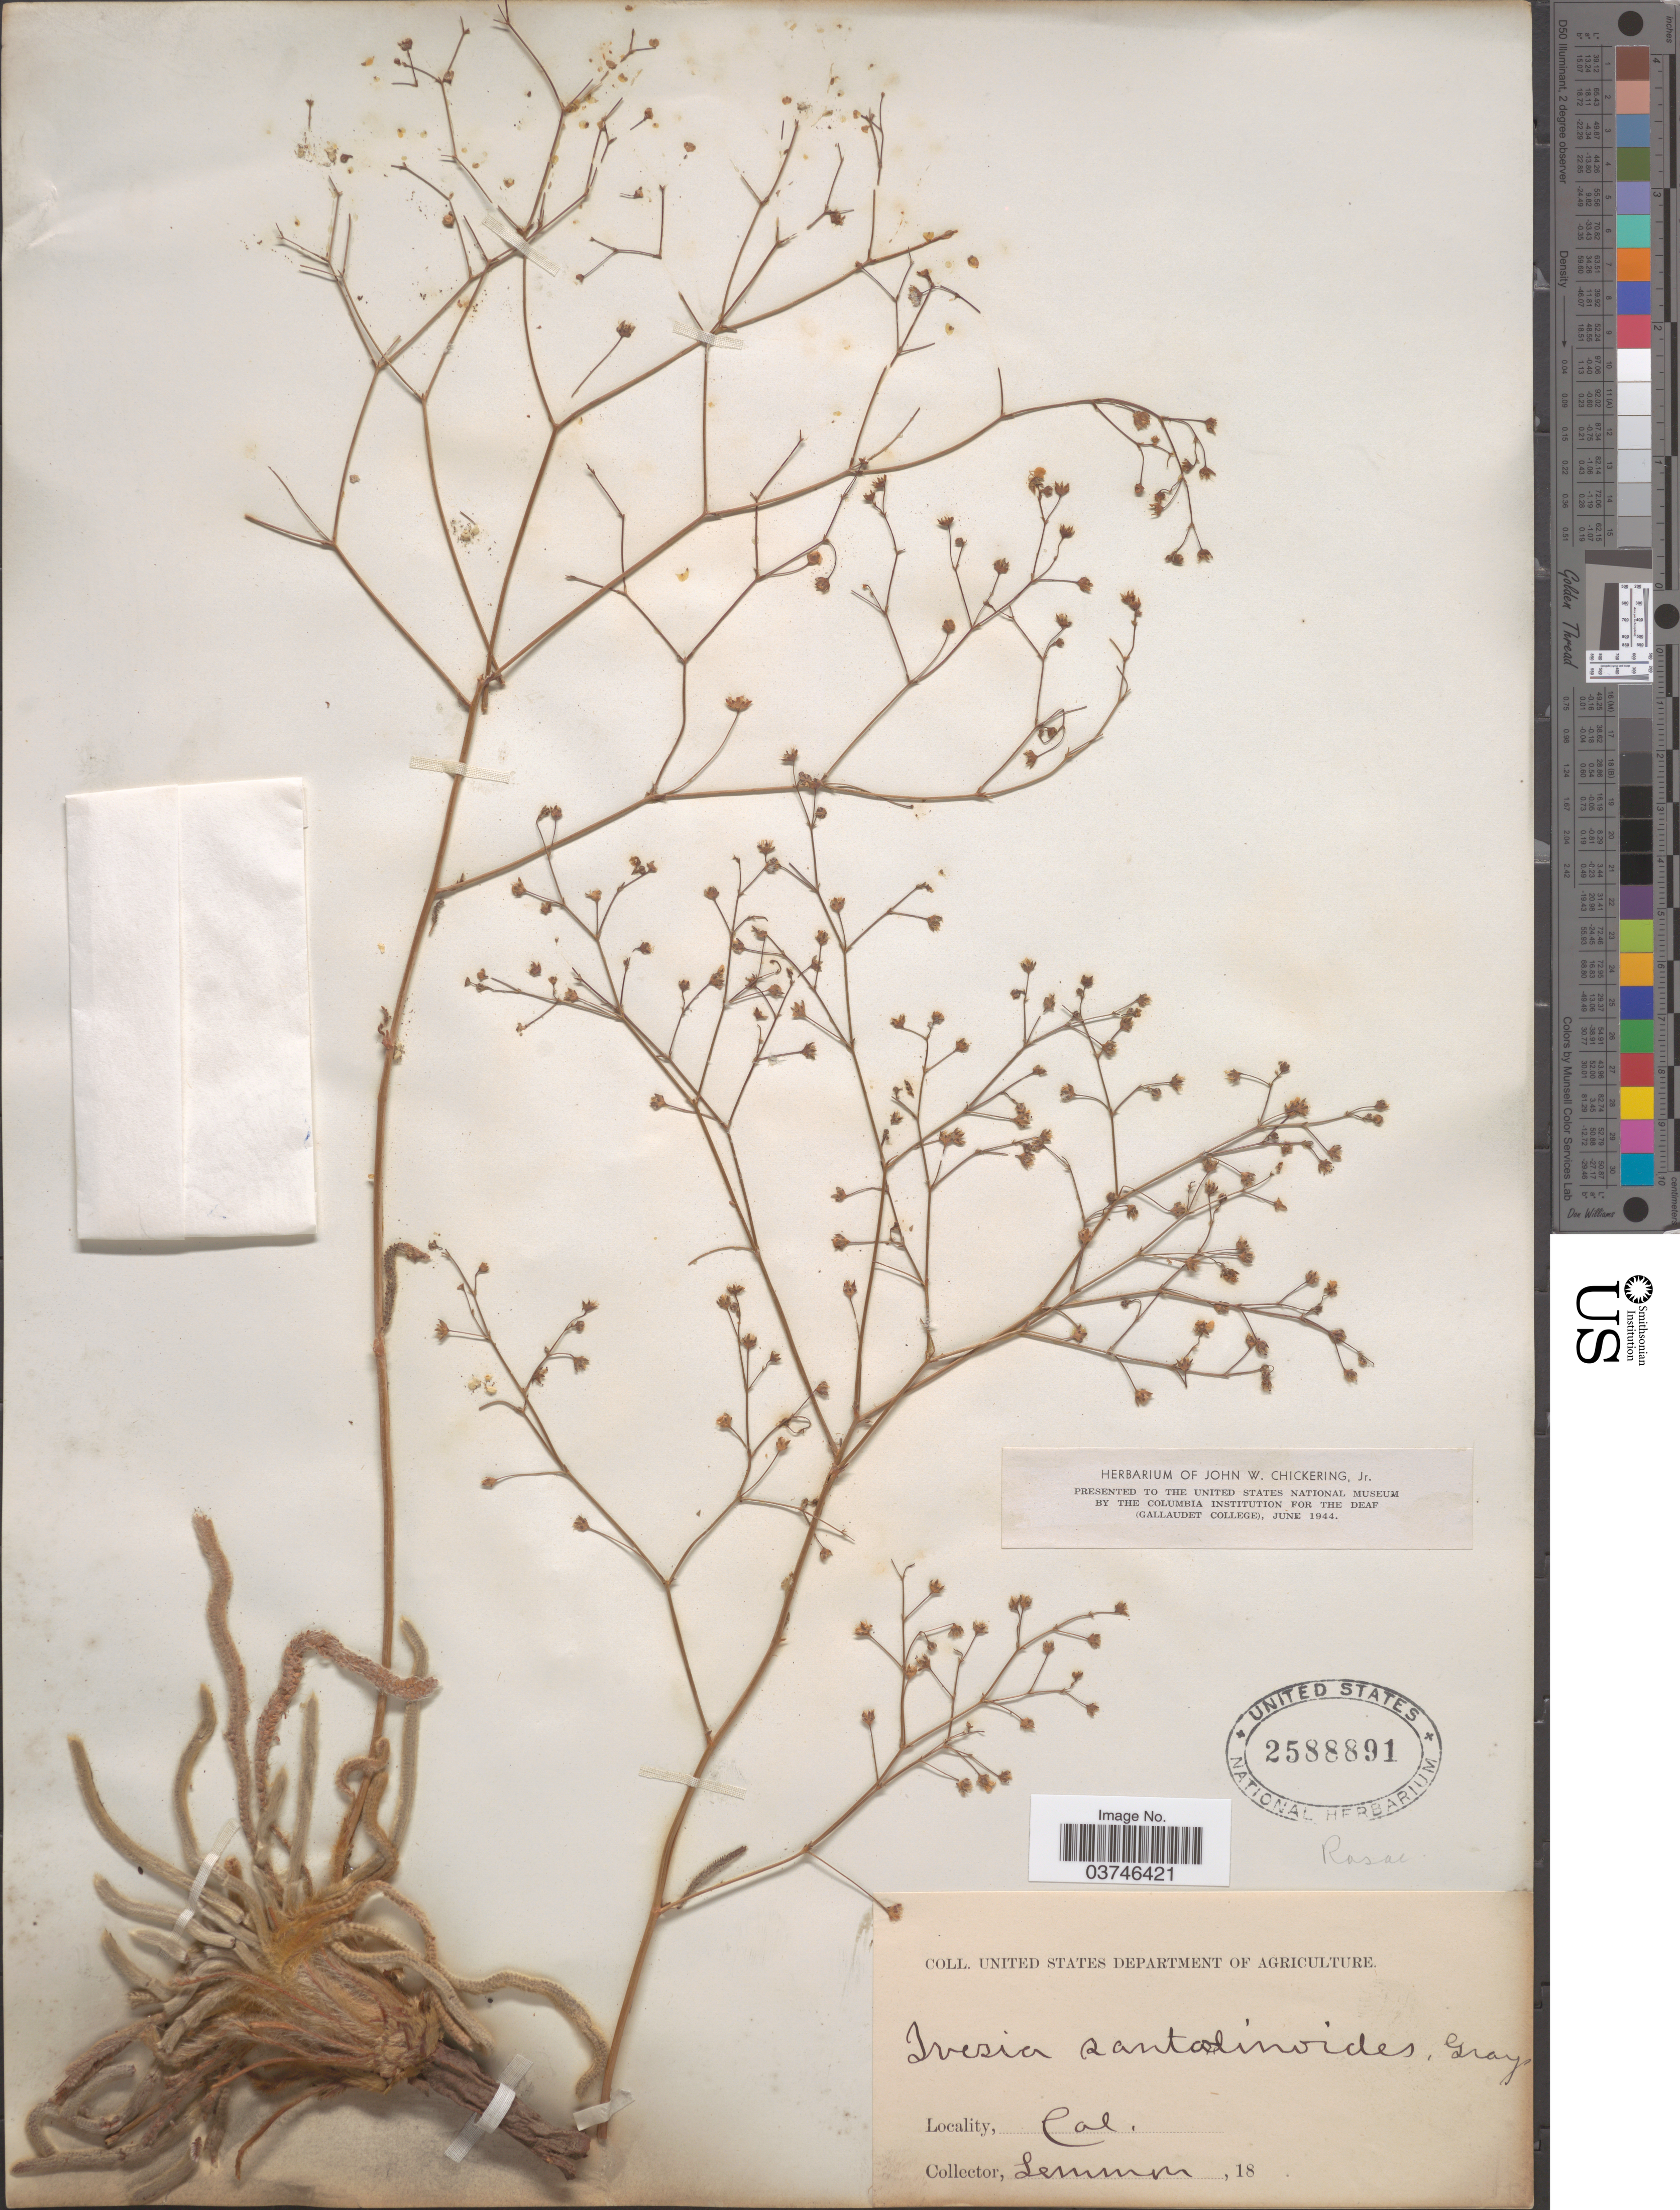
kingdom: Plantae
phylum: Tracheophyta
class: Magnoliopsida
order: Rosales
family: Rosaceae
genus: Potentilla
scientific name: Potentilla santalinoides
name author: (A. Gray) Greene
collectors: -- Lemmon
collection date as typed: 18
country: United States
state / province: California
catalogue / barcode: US 2588891